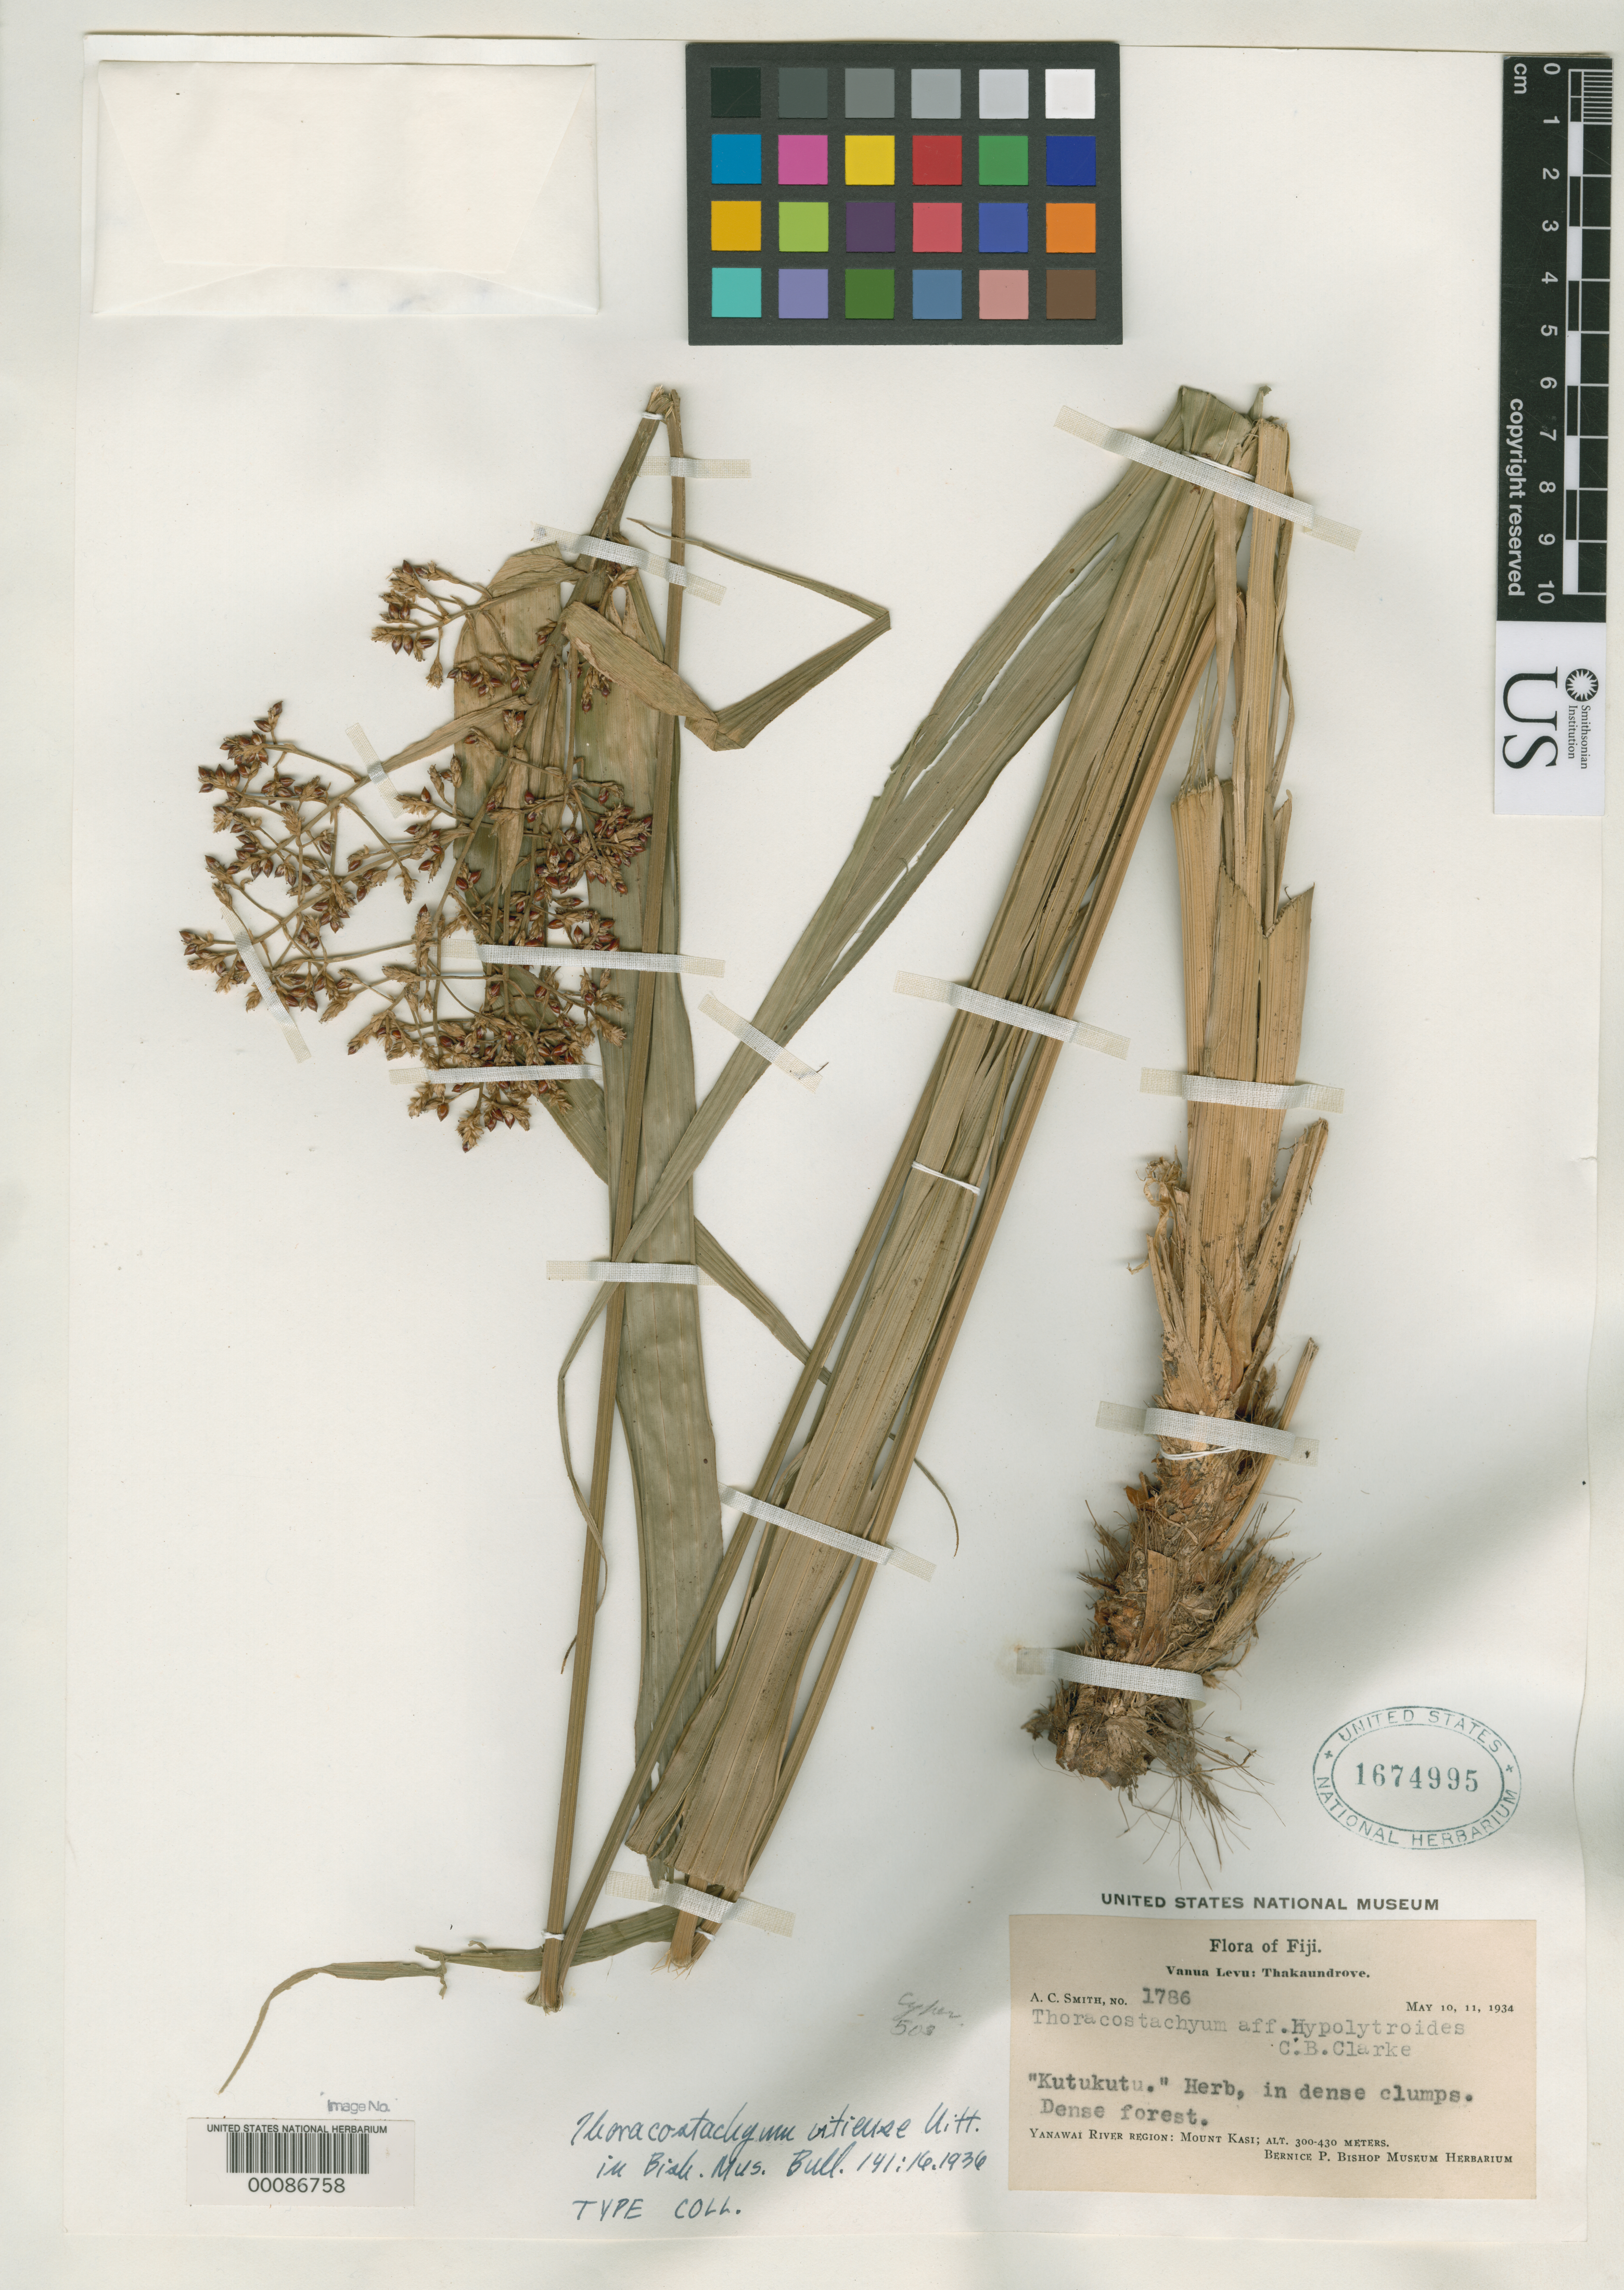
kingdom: Plantae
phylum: Tracheophyta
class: Liliopsida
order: Poales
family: Cyperaceae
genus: Thoracostachyum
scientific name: Thoracostachyum vitiense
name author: Uittien in A.C. Sm.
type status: Isotype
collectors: A. C. Smith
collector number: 1786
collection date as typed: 10 May 1934 to 11 May 1934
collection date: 1934-05-10/1934-05-11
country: Fiji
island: Vanua Levu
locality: Yanawai River region, Mount Kasi. [Vanua Levu Group]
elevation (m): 300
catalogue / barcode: US 1674995